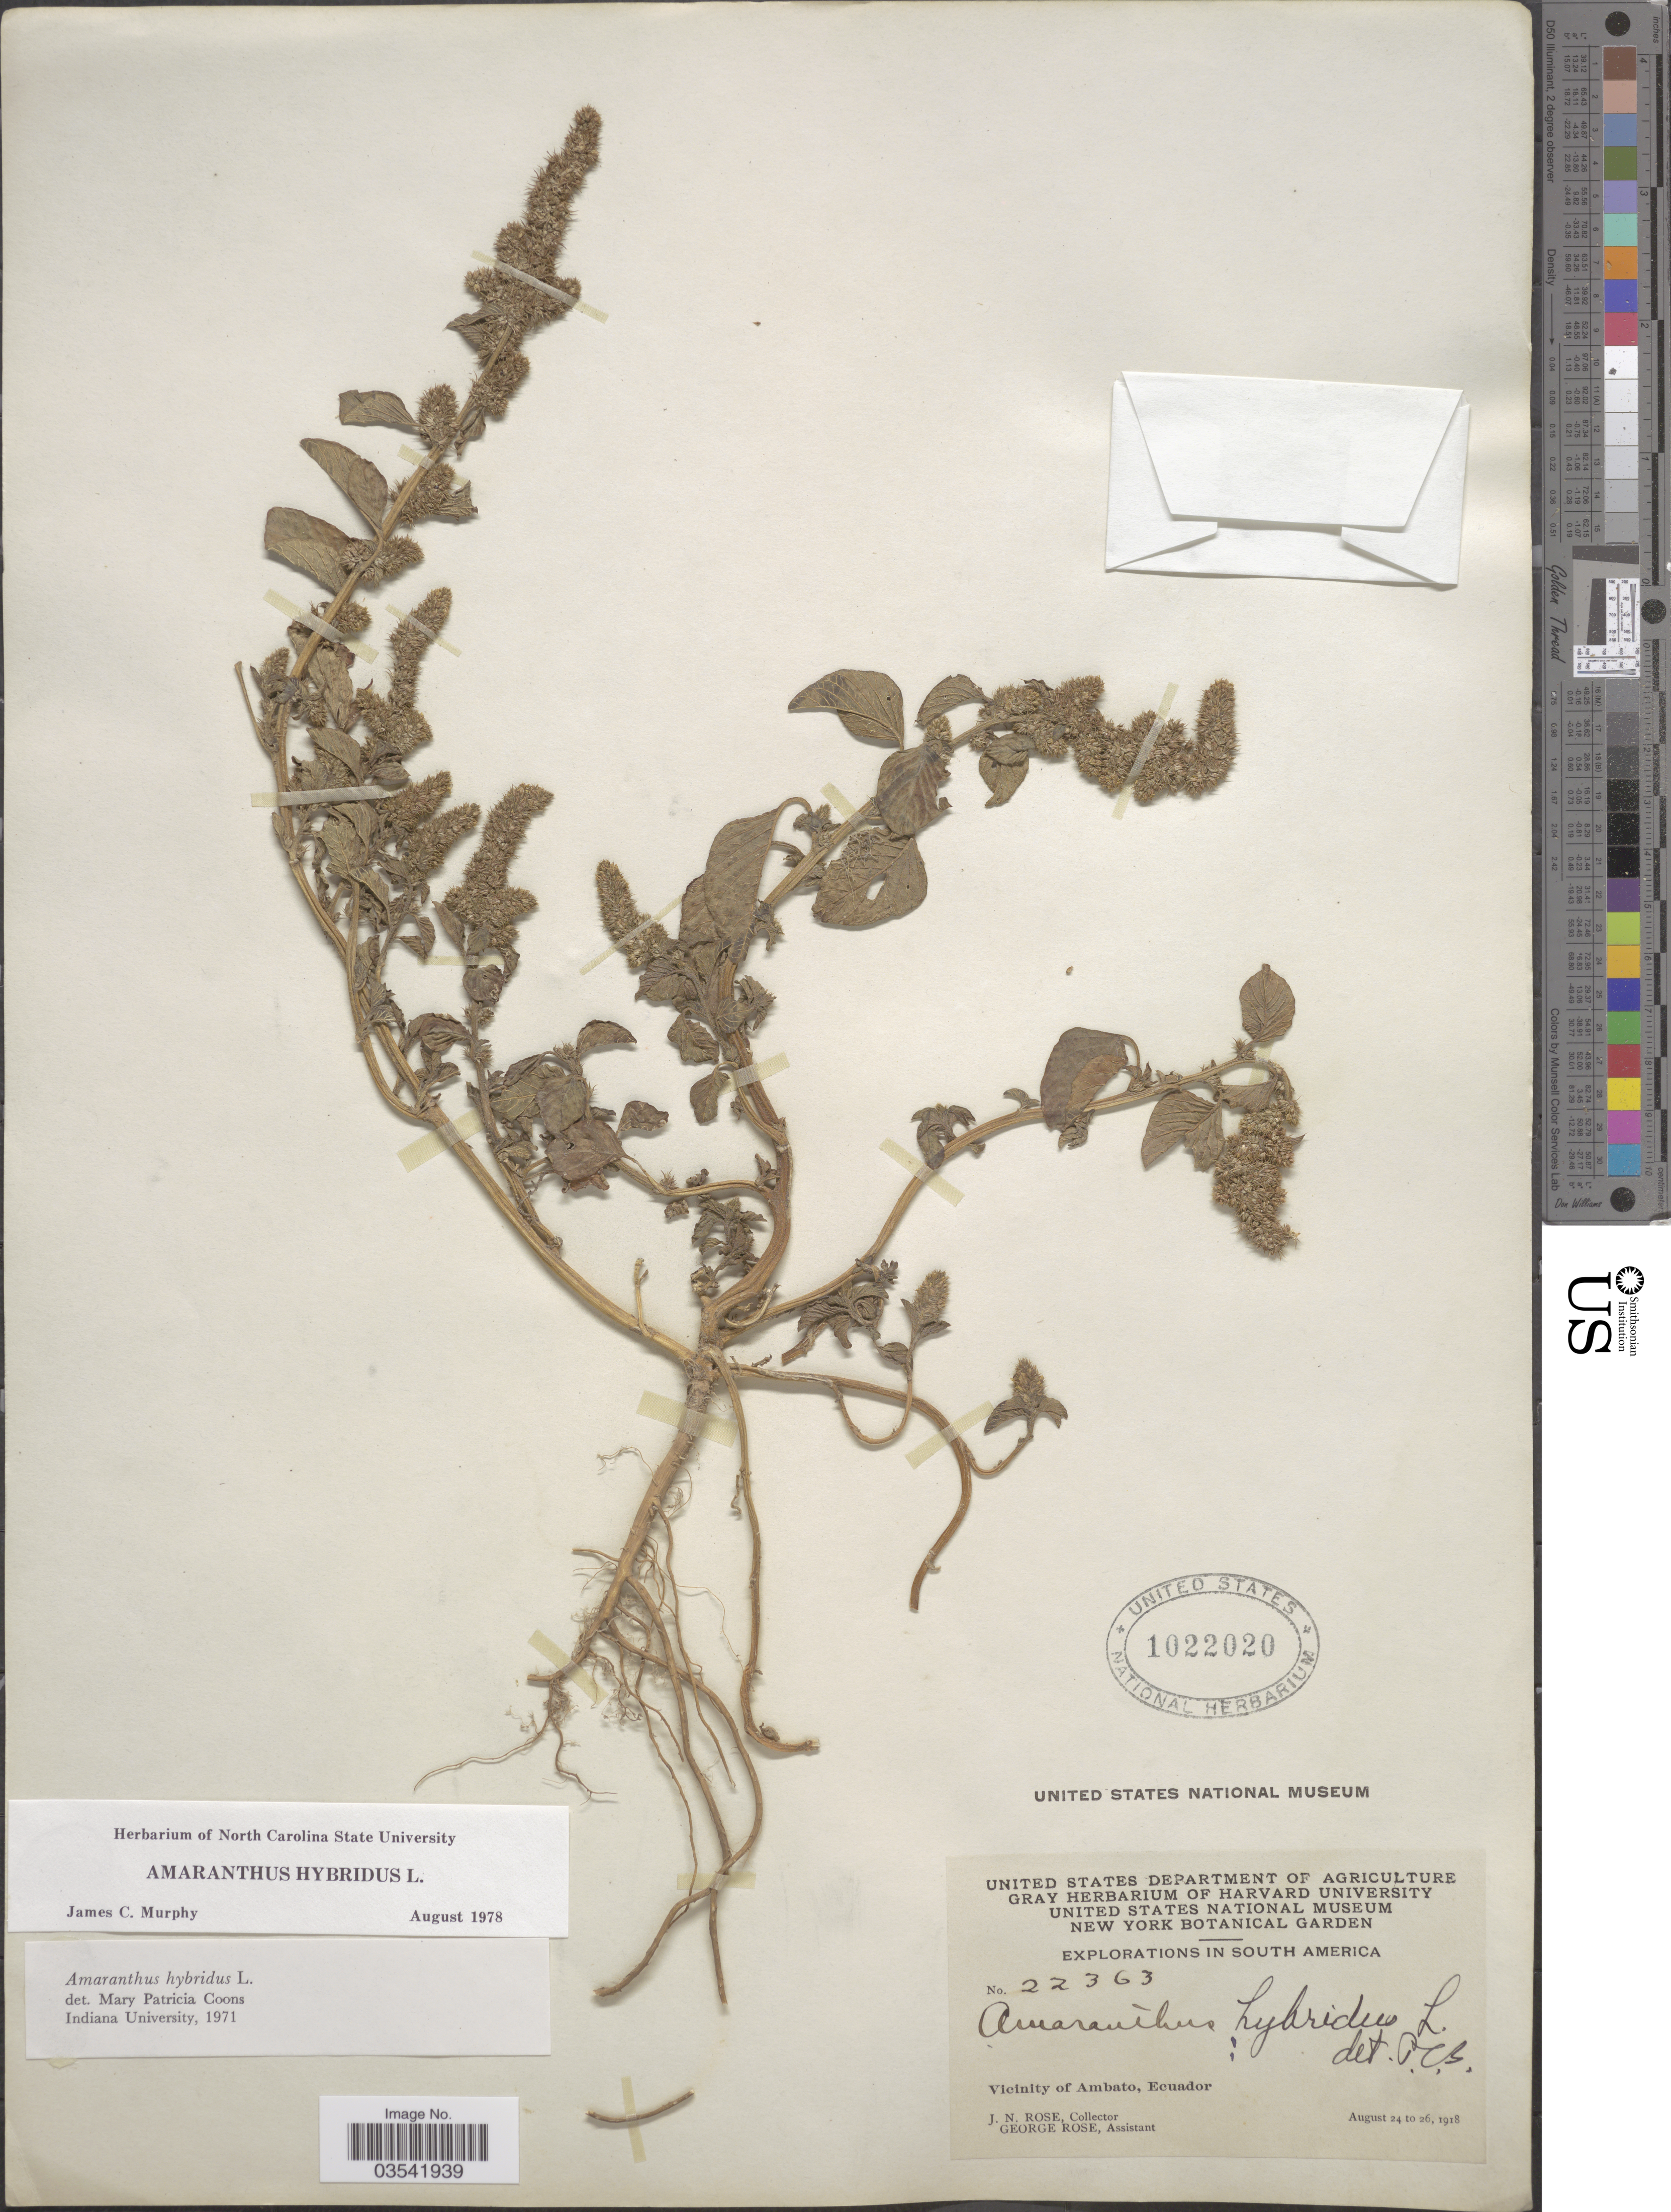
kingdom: Plantae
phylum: Tracheophyta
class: Magnoliopsida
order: Caryophyllales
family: Amaranthaceae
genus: Amaranthus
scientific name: Amaranthus hybridus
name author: L.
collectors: J. N. Rose & G. Rose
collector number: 22363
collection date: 1918-08-24/1918-08-26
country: Ecuador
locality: Vicinity of Ambato.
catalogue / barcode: US 1022020